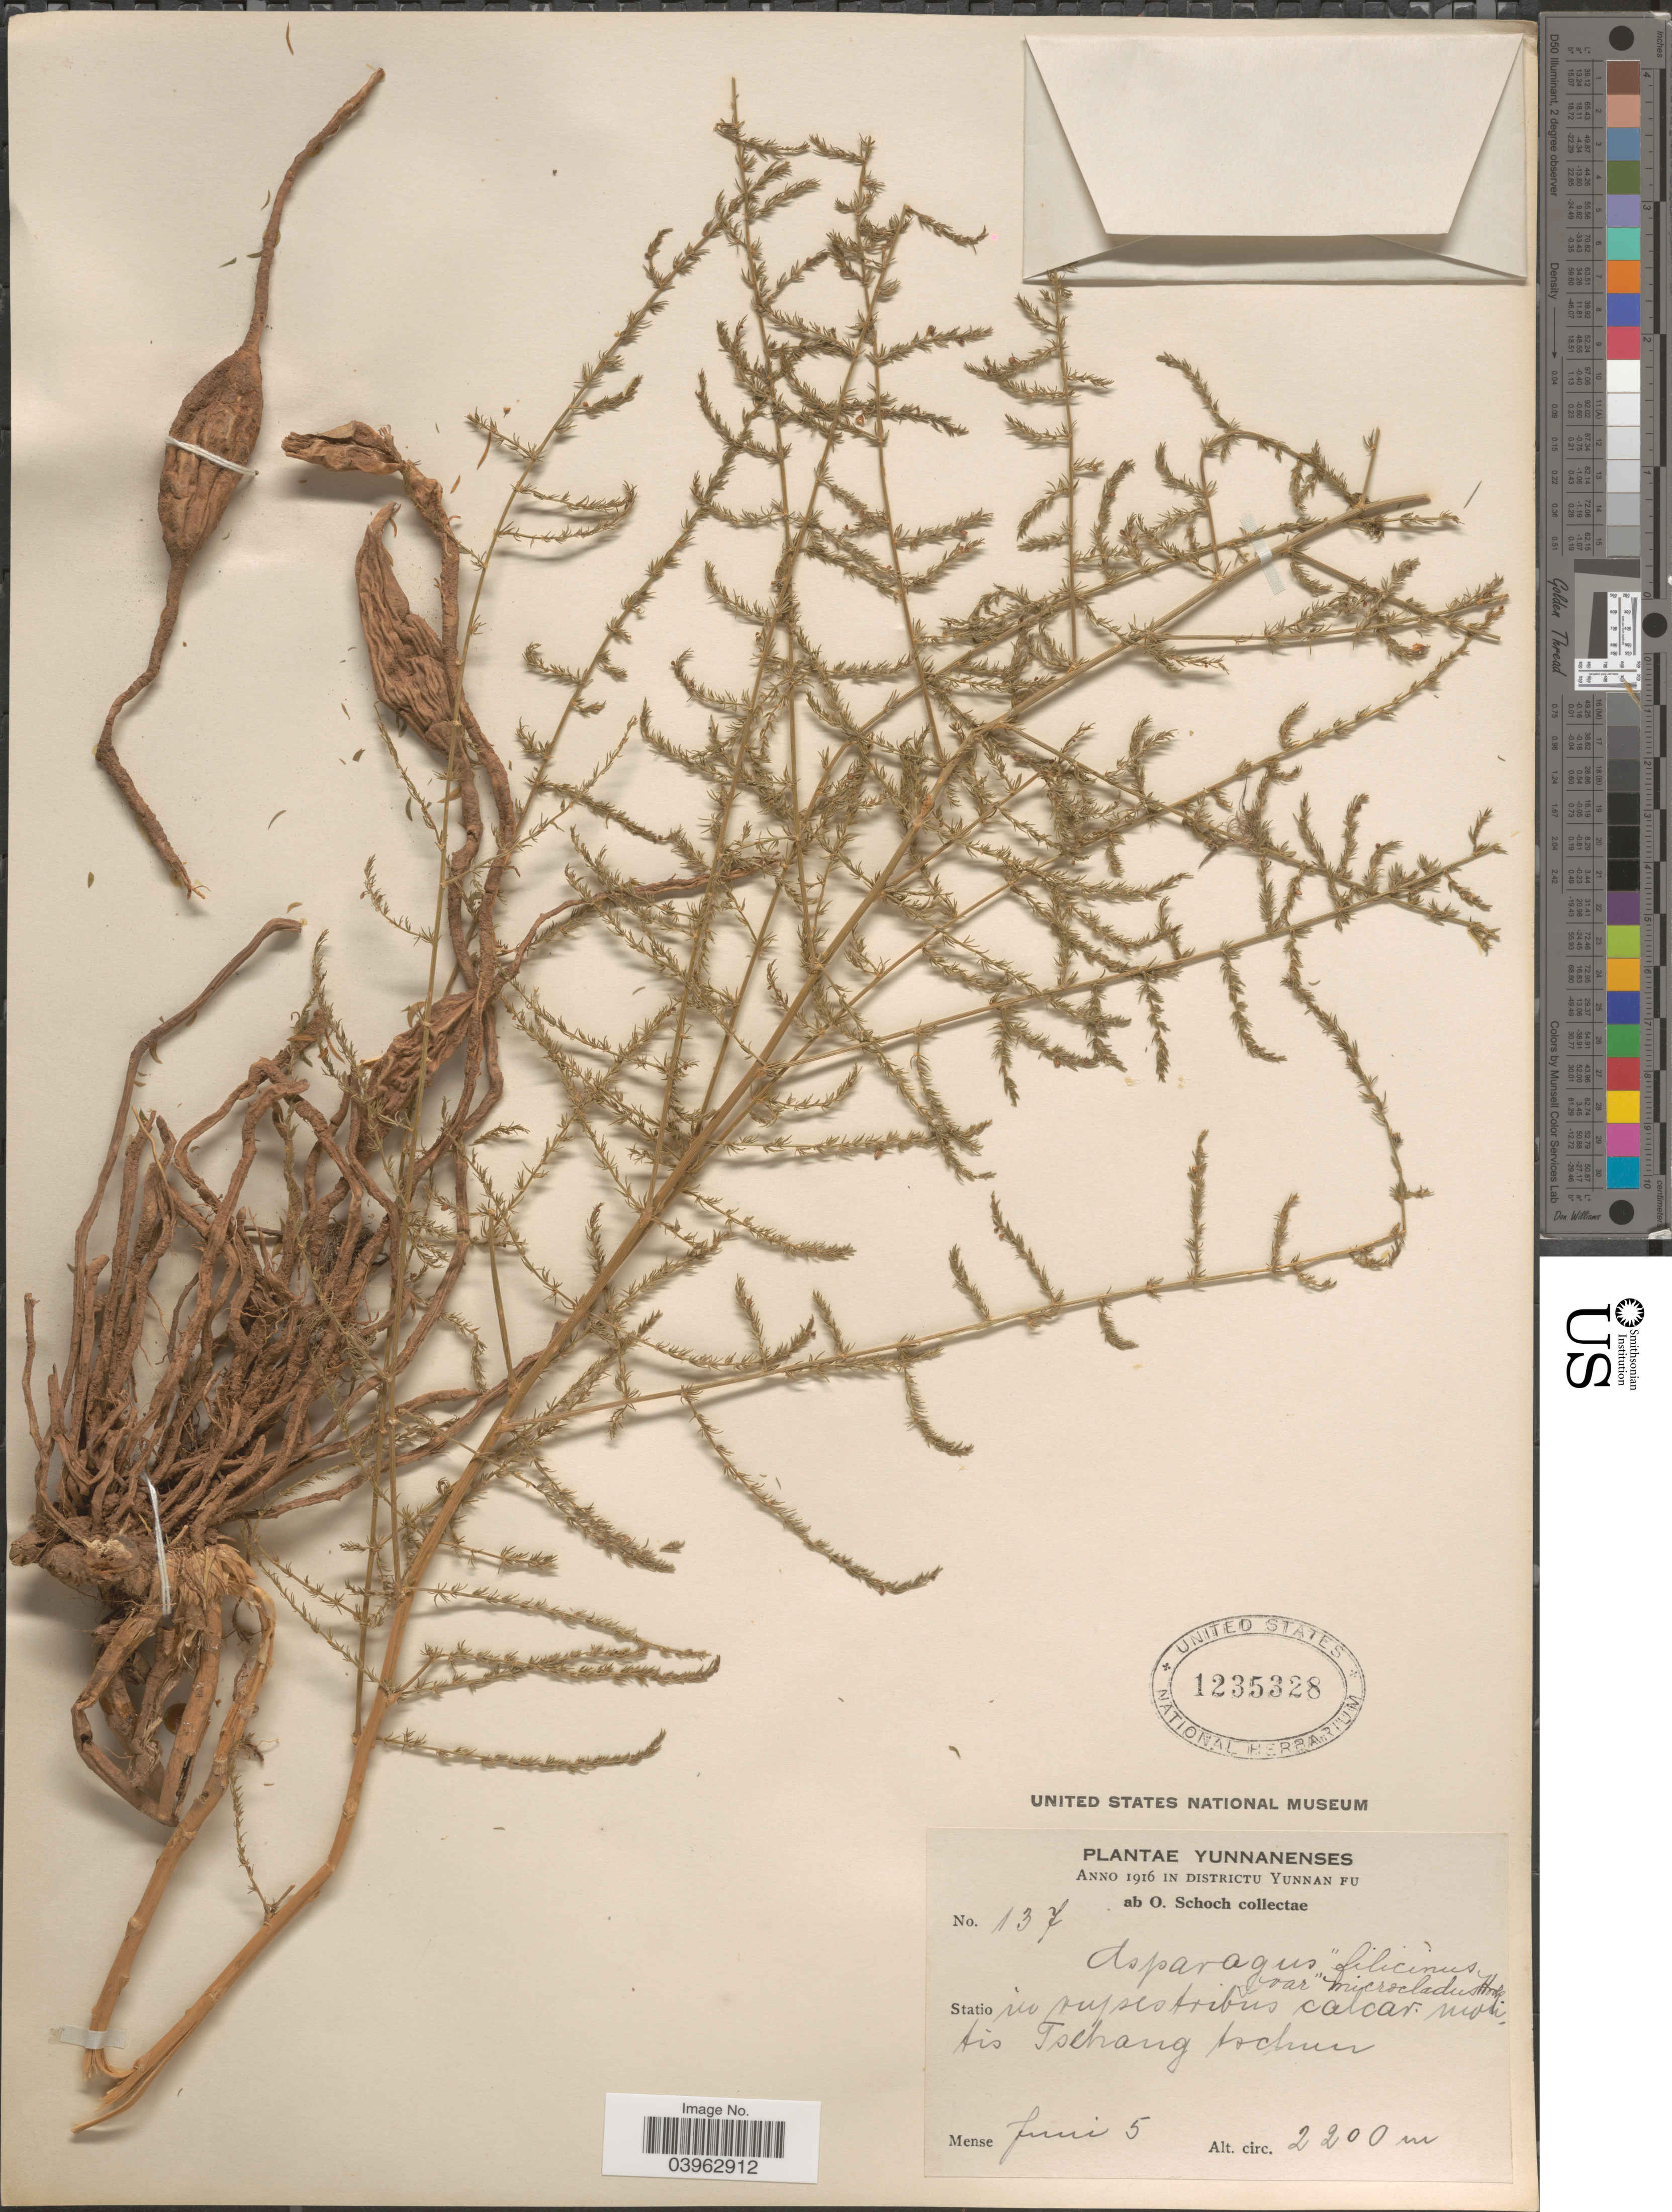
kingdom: Plantae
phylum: Tracheophyta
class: Liliopsida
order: Asparagales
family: Asparagaceae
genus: Asparagus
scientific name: Asparagus filicinus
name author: Buch.-Ham. ex D. Don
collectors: O. Schoch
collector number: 137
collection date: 1916-06-05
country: China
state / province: Yunnan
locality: In Districtu Yunnan Fu. Statio in rupestribus calcar. montis Tschang tschun.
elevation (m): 2200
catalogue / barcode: US 1235328